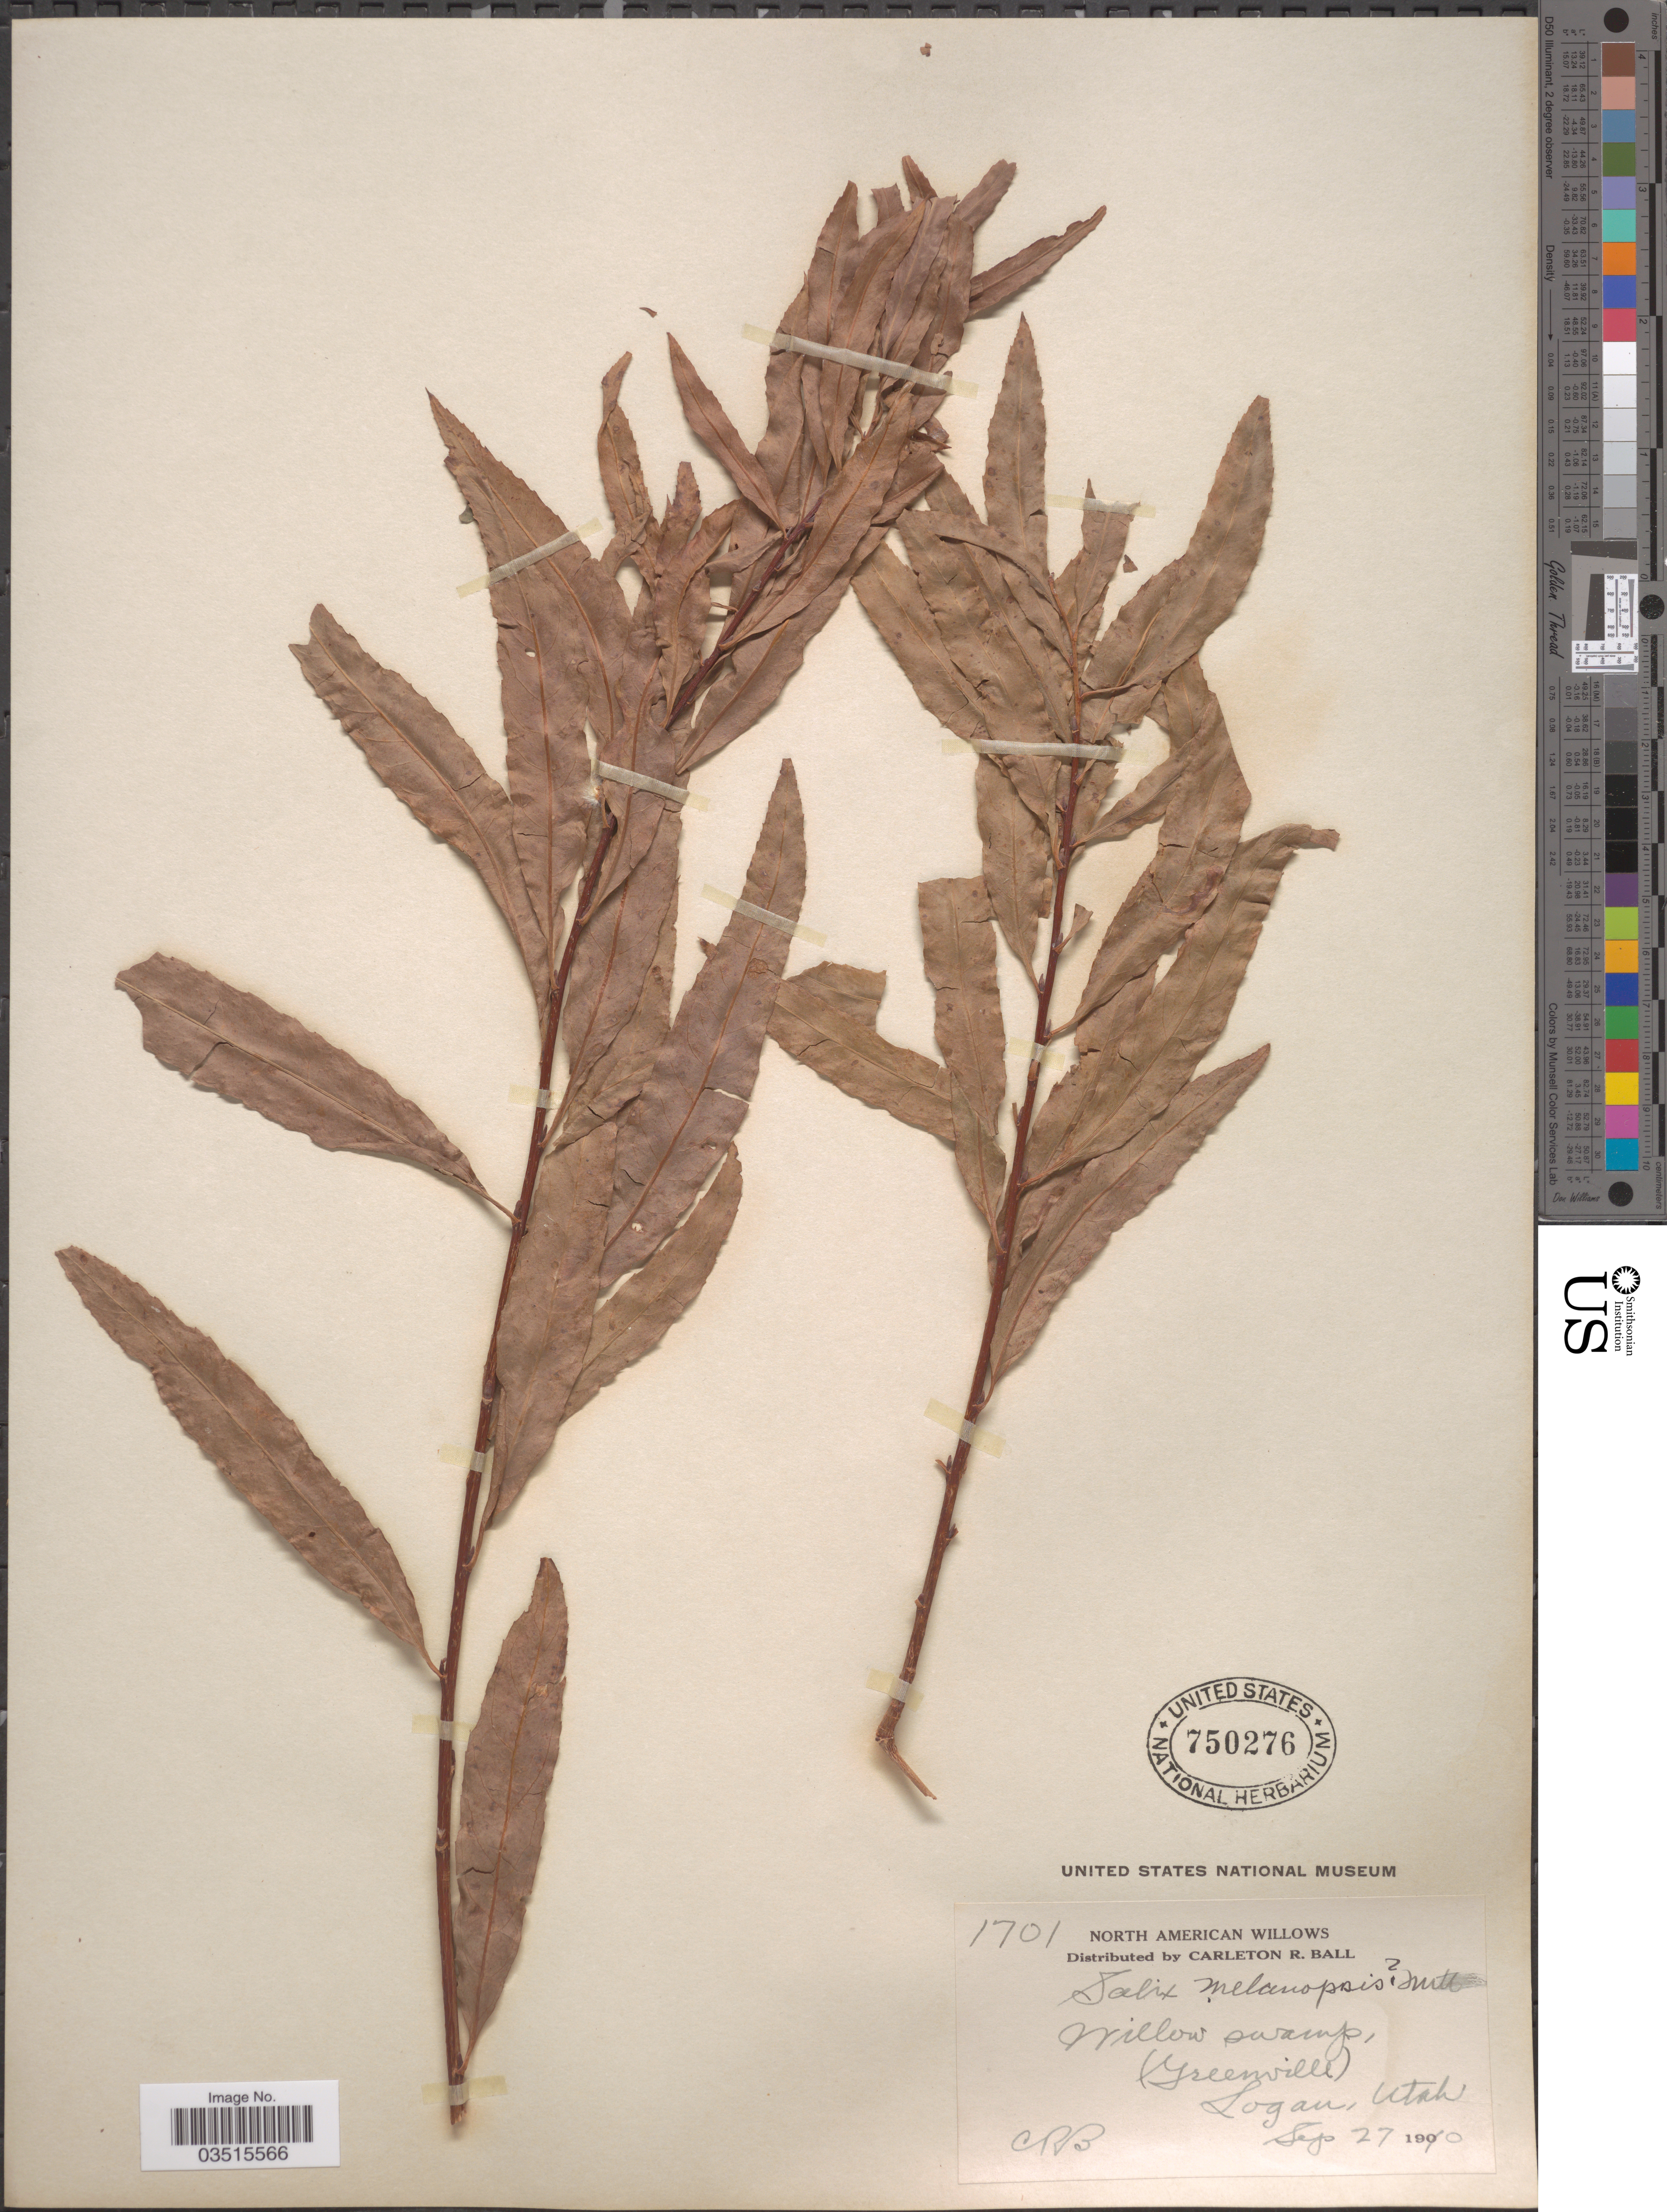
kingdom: Plantae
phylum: Tracheophyta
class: Magnoliopsida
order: Malpighiales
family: Salicaceae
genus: Salix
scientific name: Salix melanopsis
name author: Nutt.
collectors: C. R. Ball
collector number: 1701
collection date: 1910-09-27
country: United States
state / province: Utah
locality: Willow swamp, (Greenville), Logan.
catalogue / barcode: US 750276